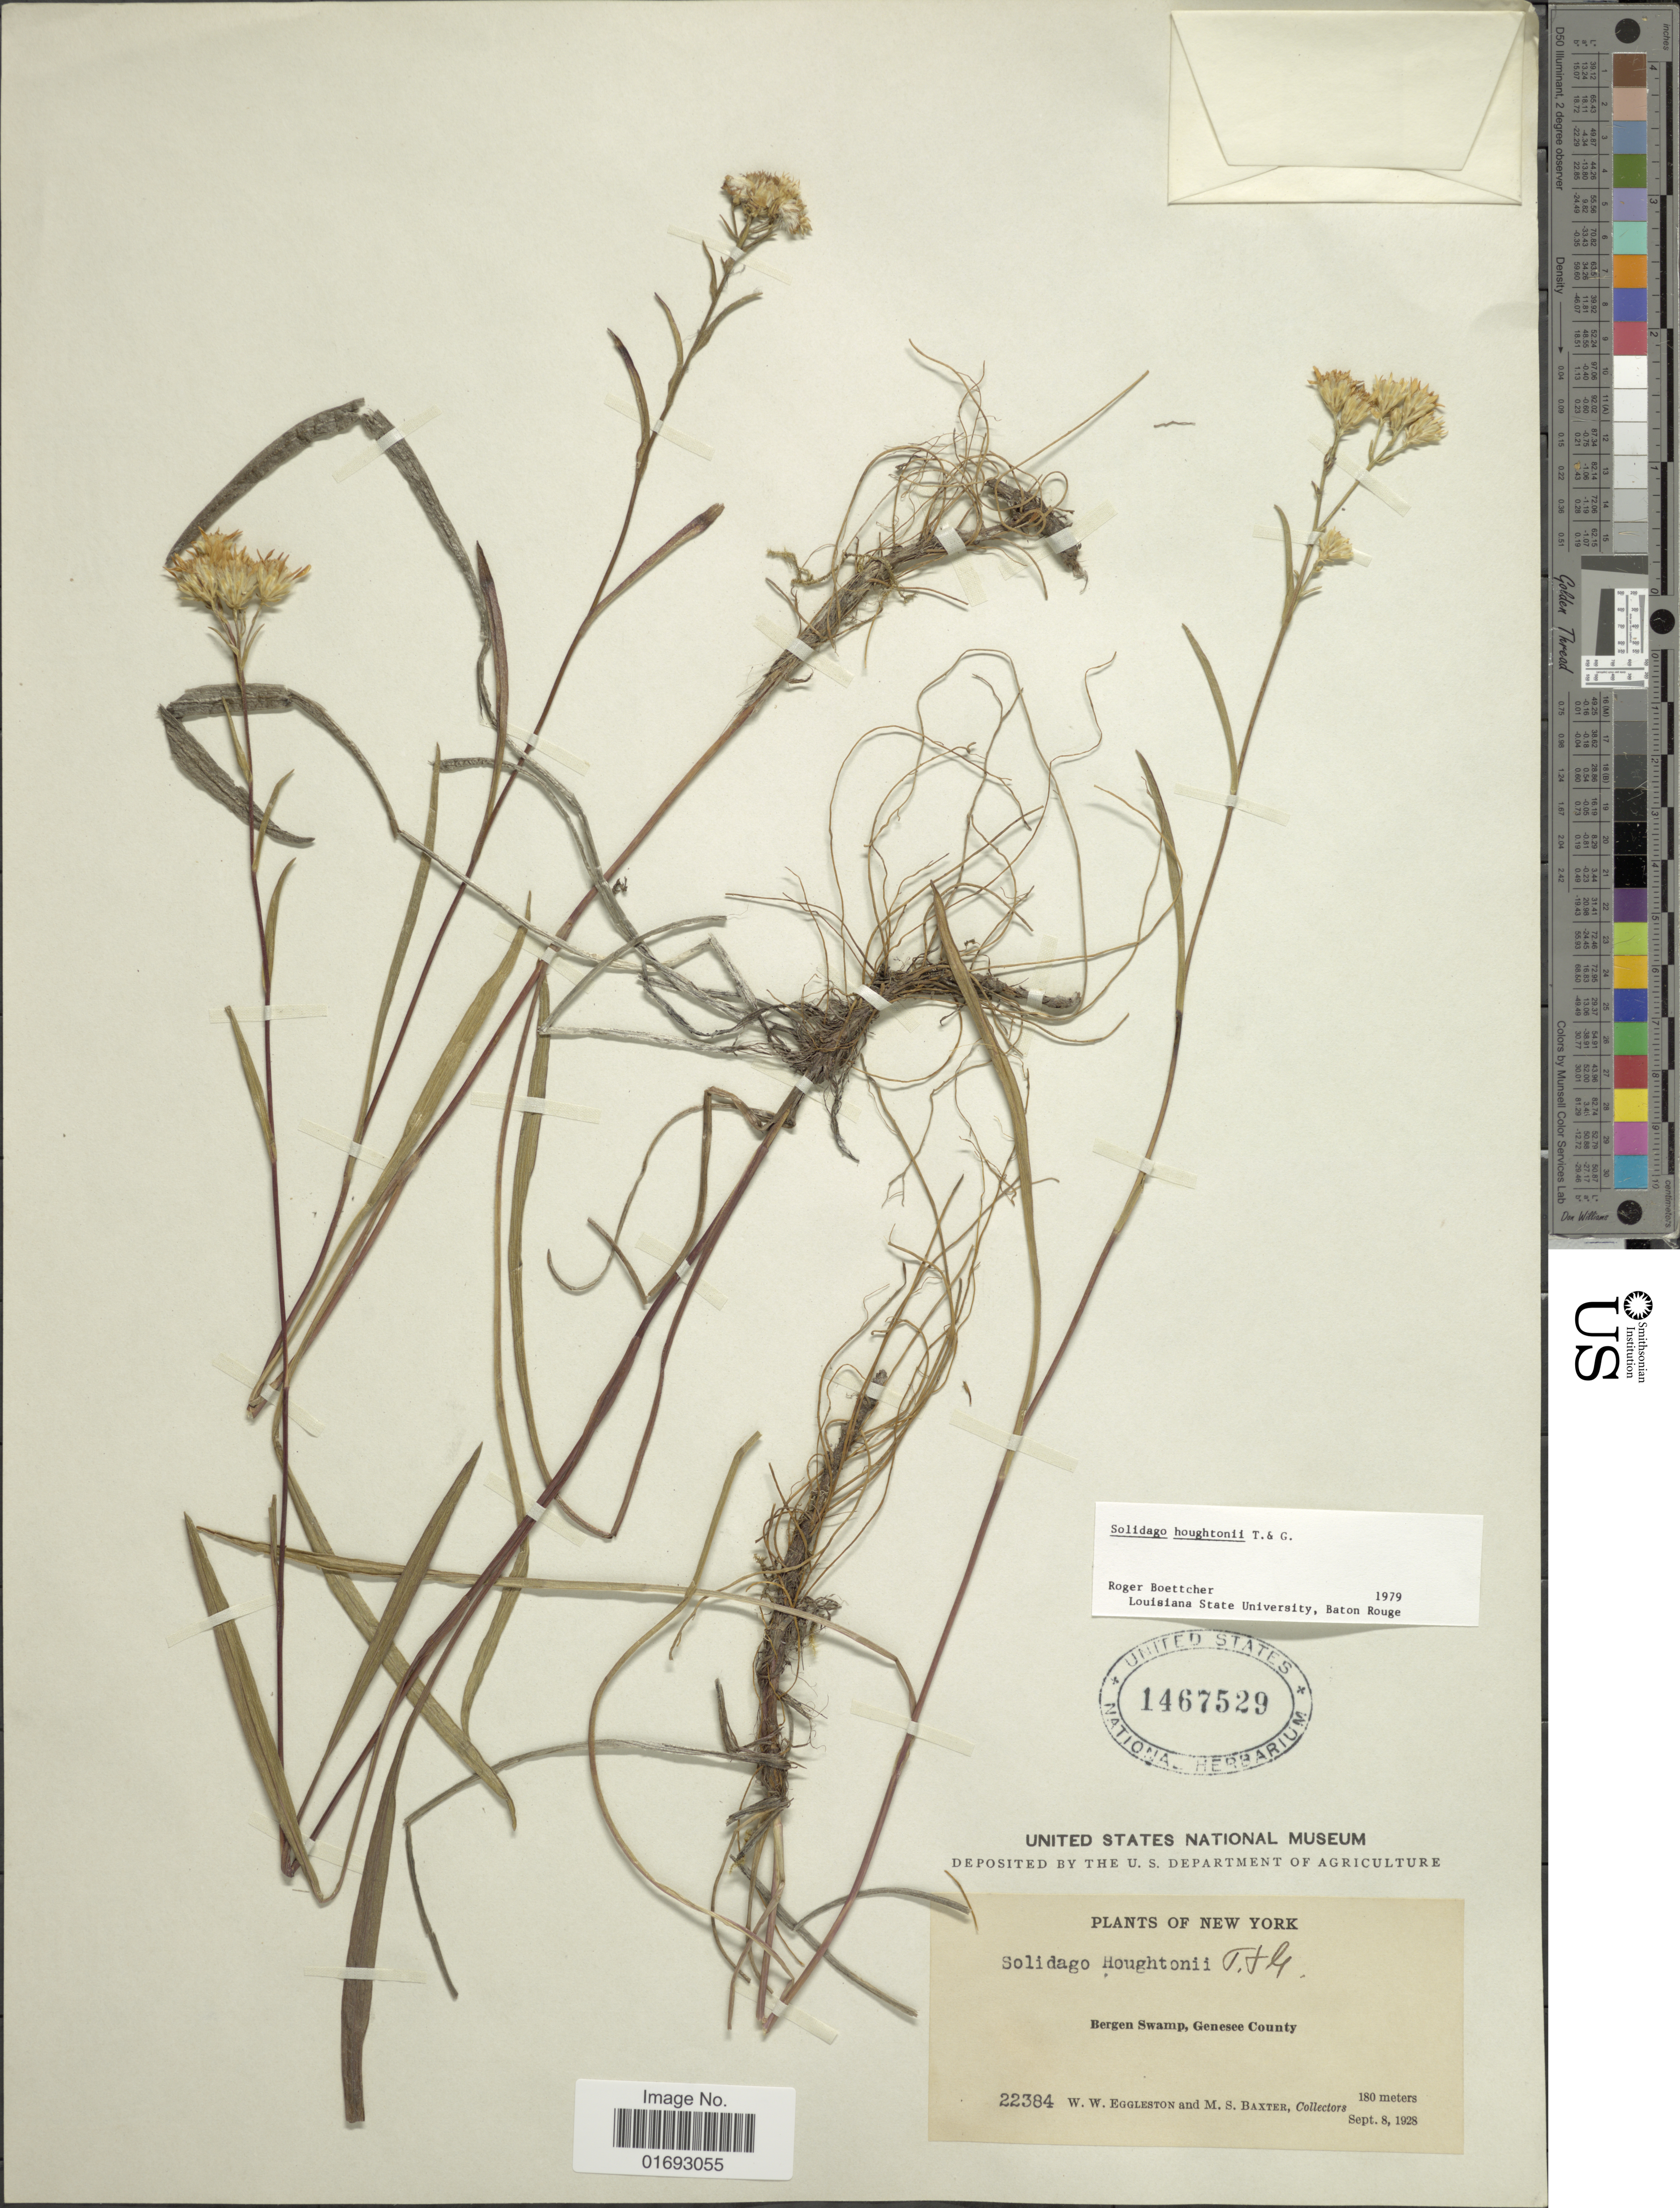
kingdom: Plantae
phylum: Tracheophyta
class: Magnoliopsida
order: Asterales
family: Asteraceae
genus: Oligoneuron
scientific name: Oligoneuron houghtonii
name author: (Torr. & A. Gray) G.L. Nesom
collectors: W. W. Eggleston & M. Baxter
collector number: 22384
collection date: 1928-09-08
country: United States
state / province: New York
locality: Bergen Swamp, Genesee County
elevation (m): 180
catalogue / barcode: US 1467529